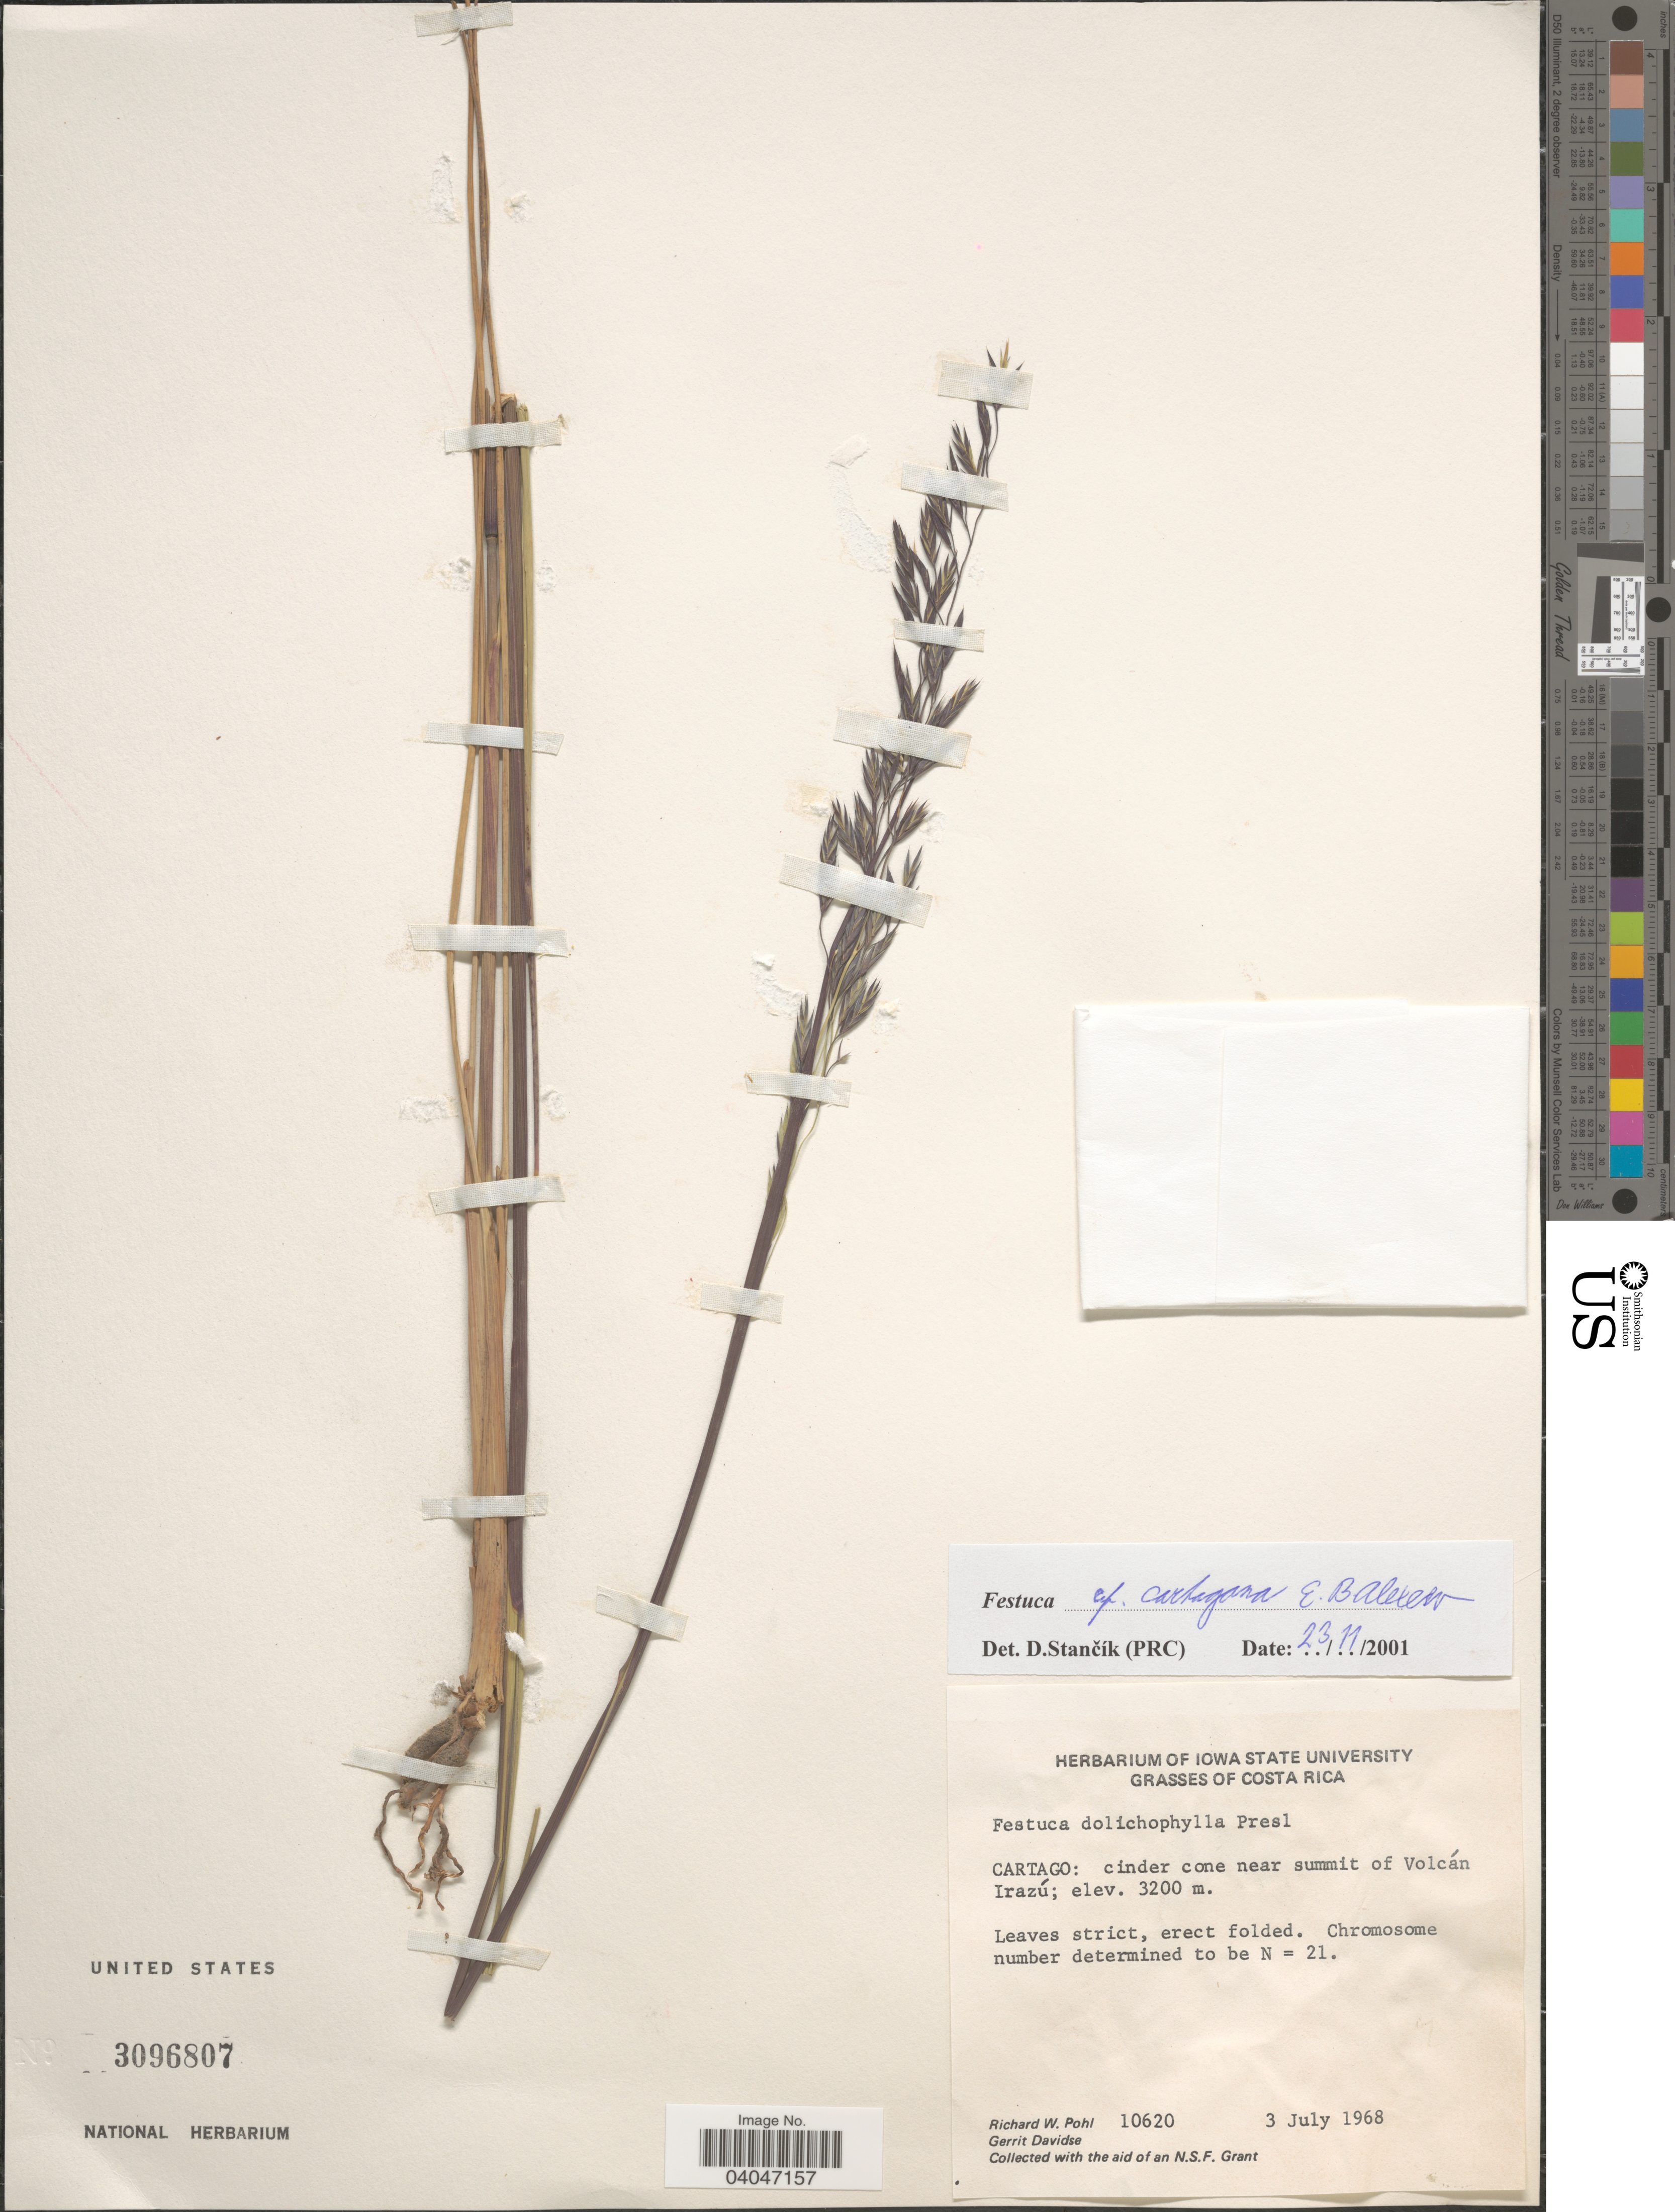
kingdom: Plantae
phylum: Tracheophyta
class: Liliopsida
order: Poales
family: Poaceae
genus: Festuca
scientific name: Festuca cartagana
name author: E.B. Alexeev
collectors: R. W. Pohl & G. Davidse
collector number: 10620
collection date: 1968-07-03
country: Costa Rica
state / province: Cartago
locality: Cinder cone near summit of Volcán Irazú.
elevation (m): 3200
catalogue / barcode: US 3096807